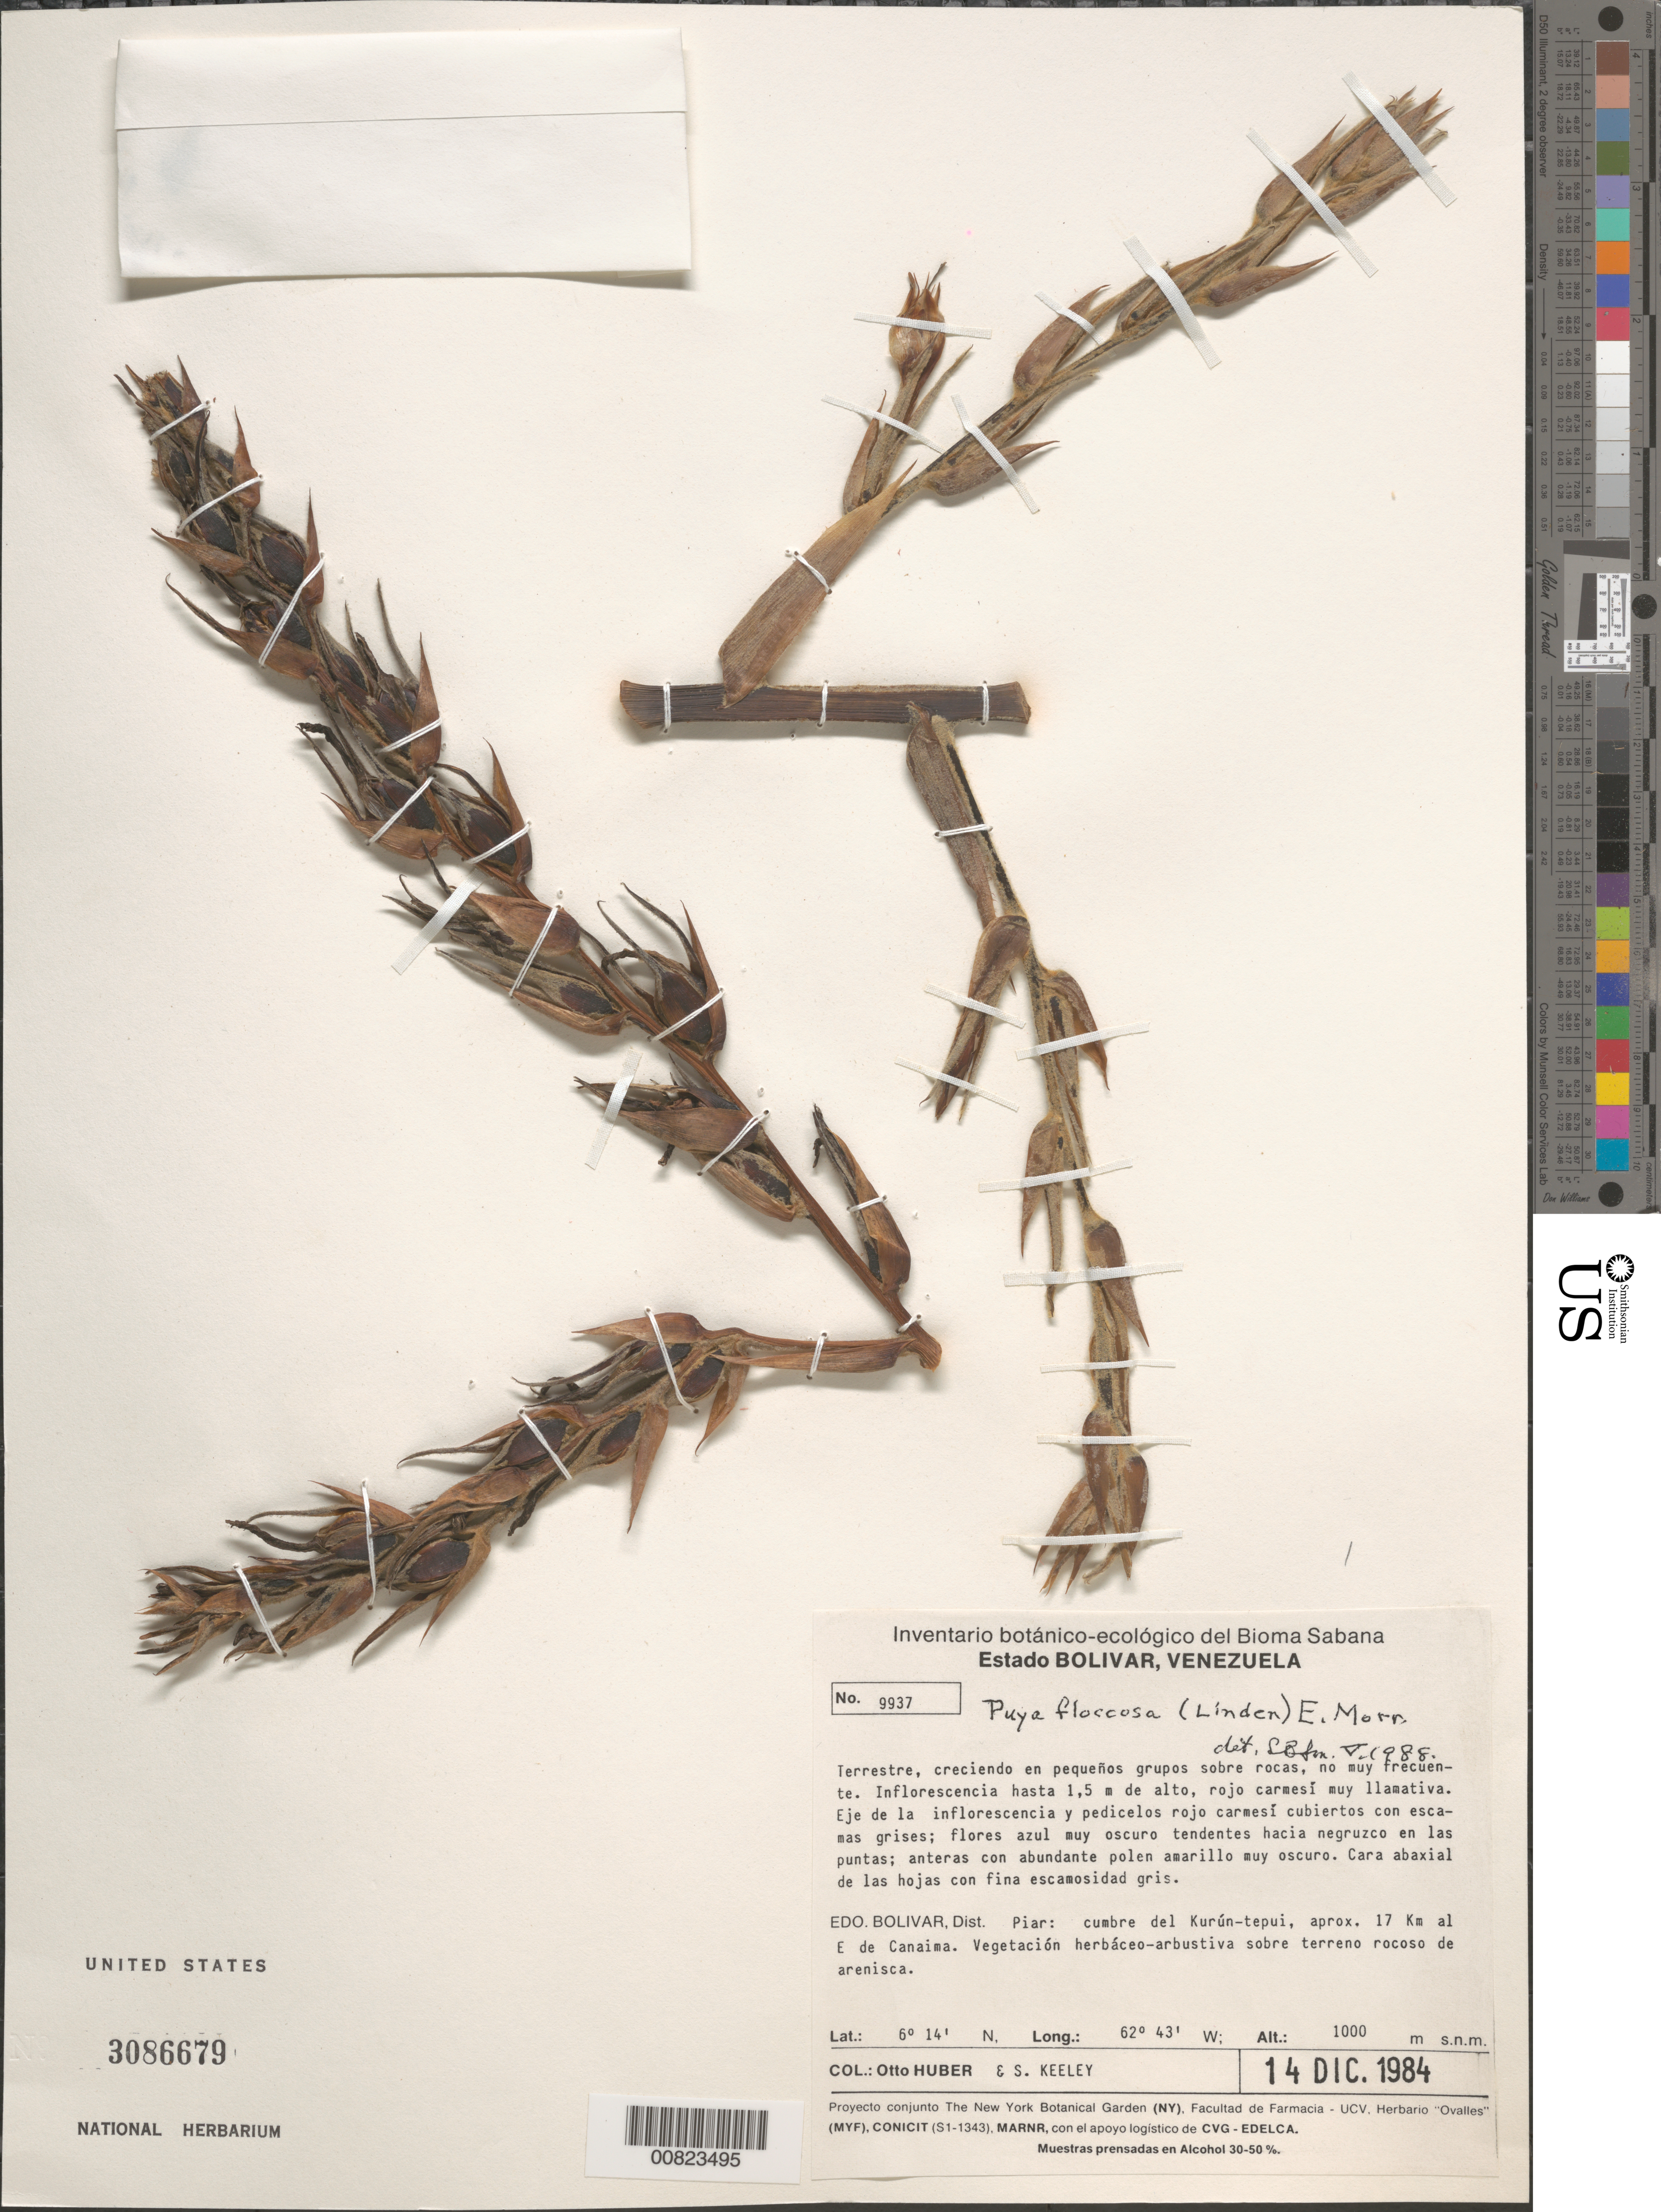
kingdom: Plantae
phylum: Tracheophyta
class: Liliopsida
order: Poales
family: Bromeliaceae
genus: Puya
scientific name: Puya floccosa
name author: (Linden) É. Morren ex Mez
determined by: Smith, Lyman B., (US), NMNH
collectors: O. Huber & S. Keeley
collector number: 9937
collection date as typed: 14-Dec-84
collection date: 1984-12-14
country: Venezuela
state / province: Bolívar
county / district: Piar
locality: Kurún-tepuí, approx 17 km al E de Canaima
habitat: Vegetación herbáceo-arbustiva sobre terreno rocoso de arenisca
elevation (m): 1000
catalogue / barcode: US 3086679